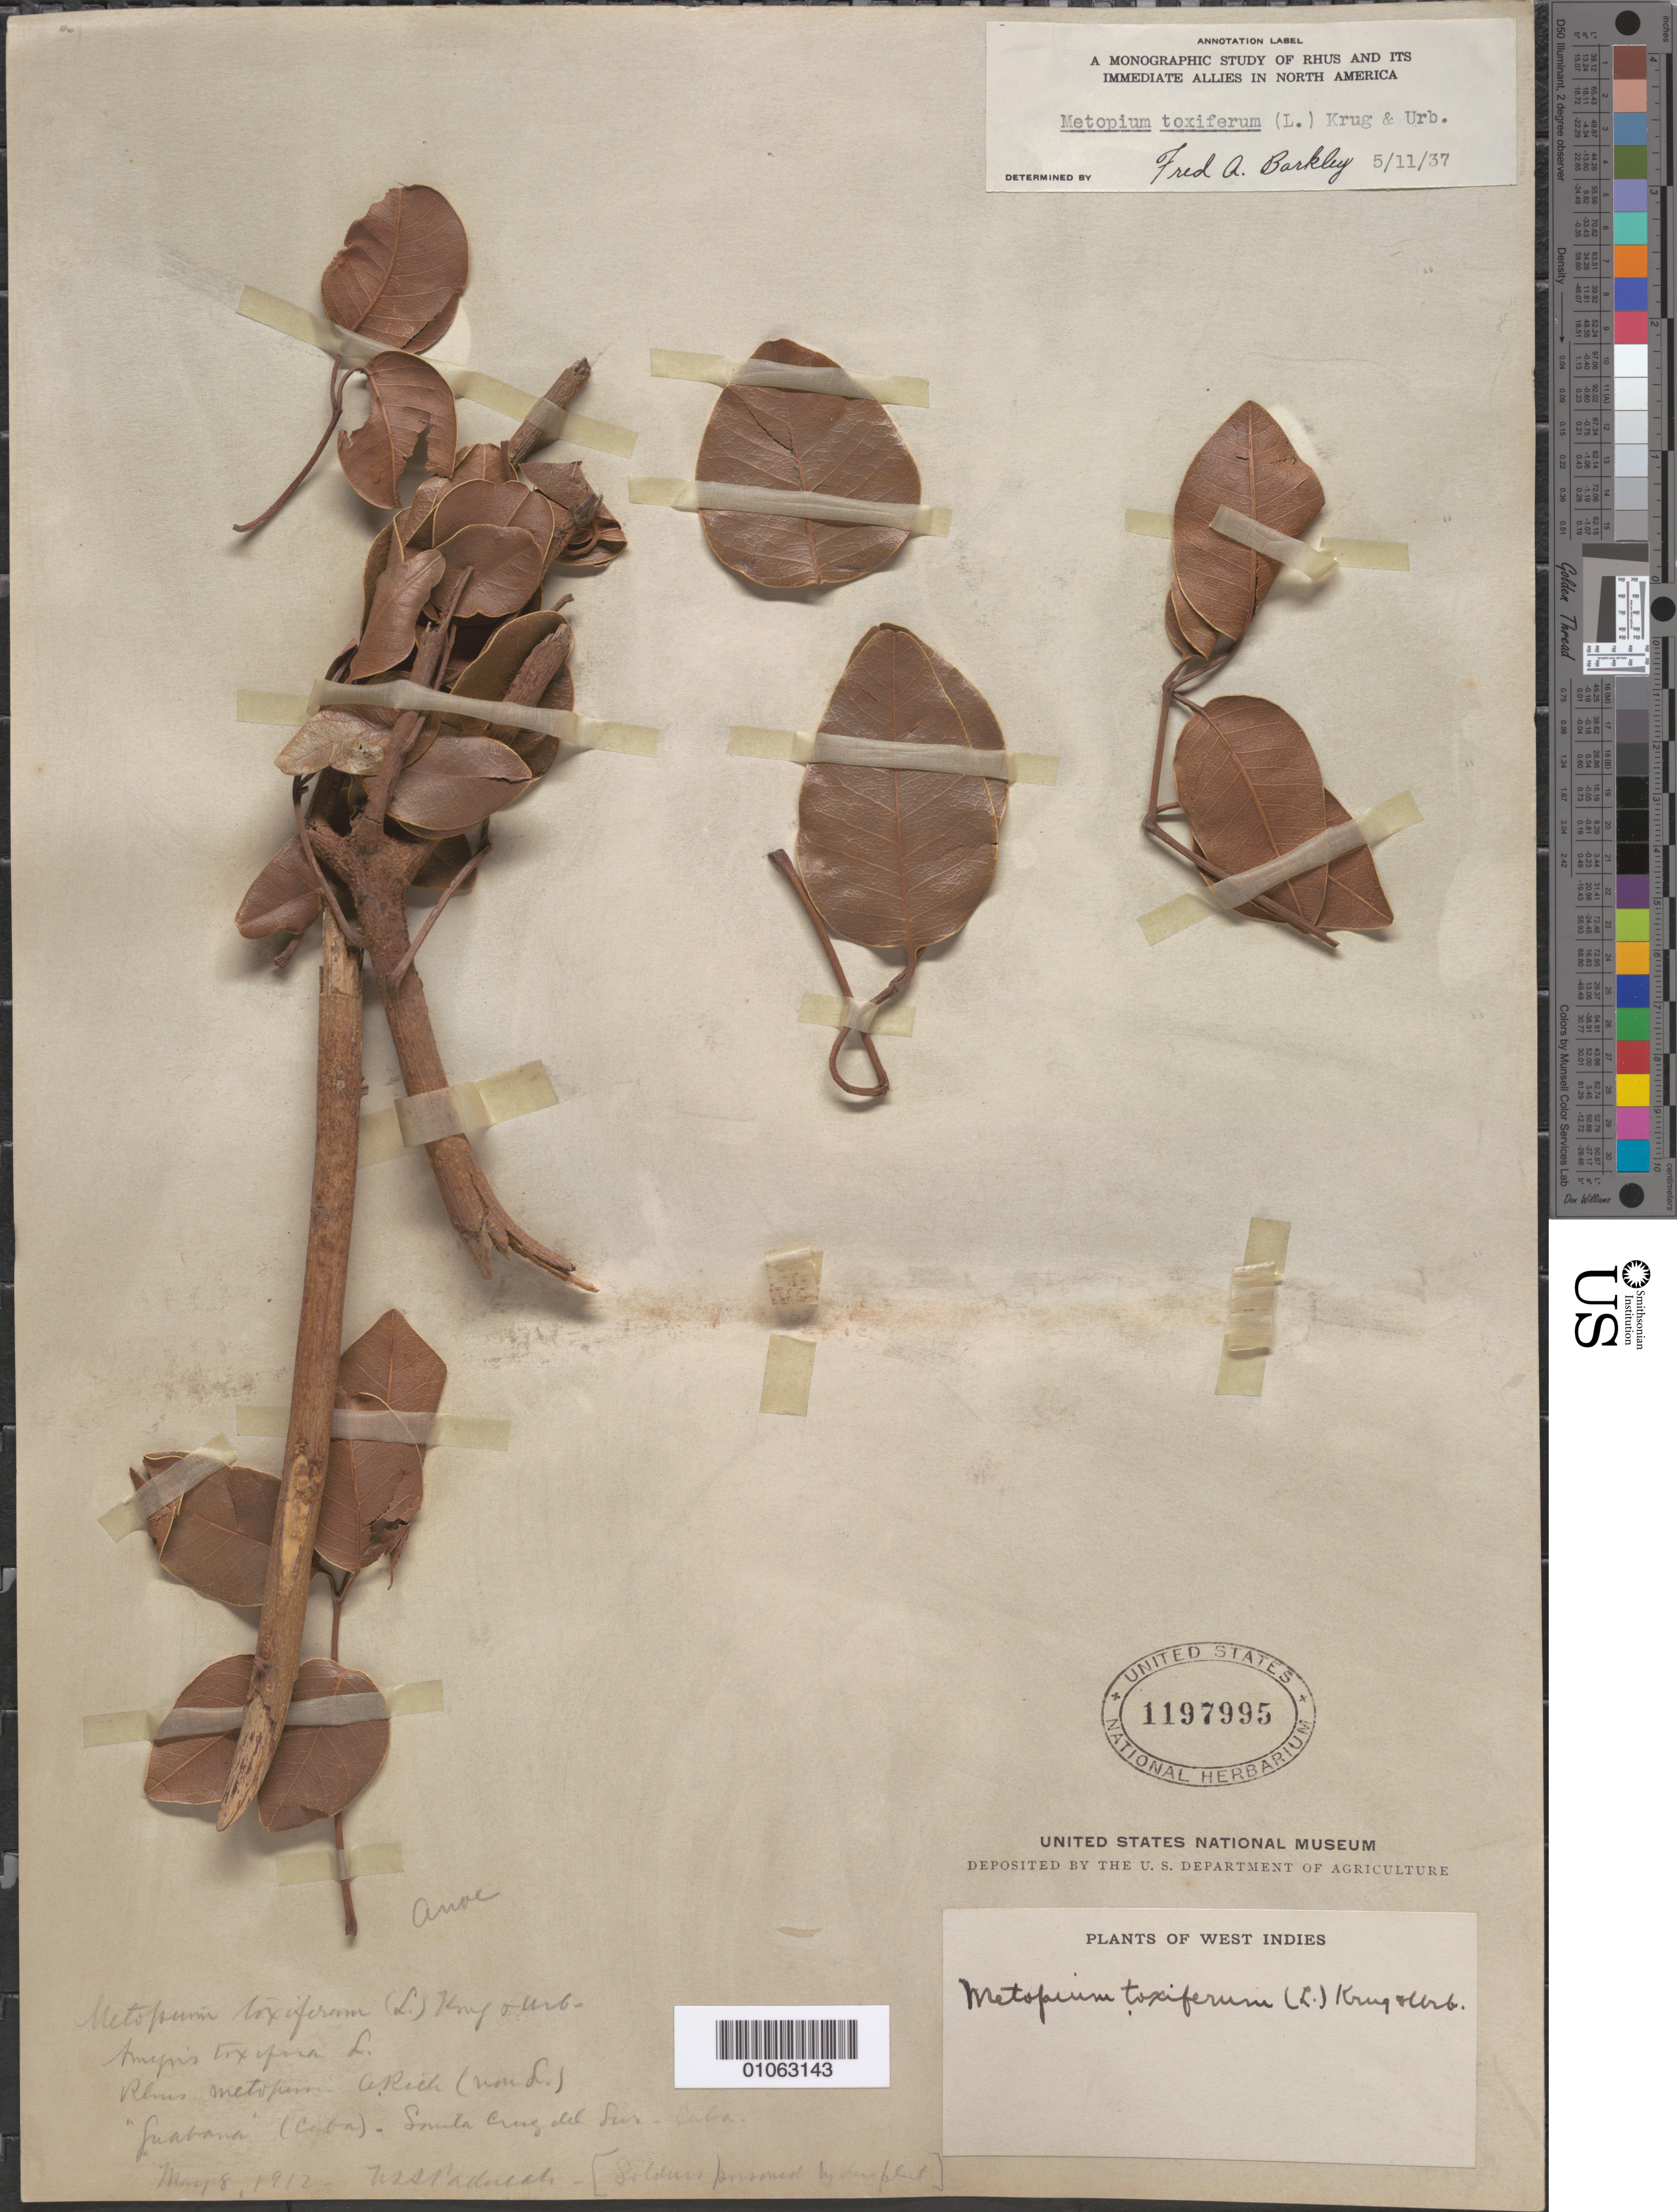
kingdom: Plantae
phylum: Tracheophyta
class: Magnoliopsida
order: Sapindales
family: Anacardiaceae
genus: Metopium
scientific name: Metopium toxiferum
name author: (L.) Krug & Urb.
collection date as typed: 08 May 1912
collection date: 1912-05-08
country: Cuba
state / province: Camagüey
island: Cuba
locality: Santa Cruz del Sur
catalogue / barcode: US 1197995